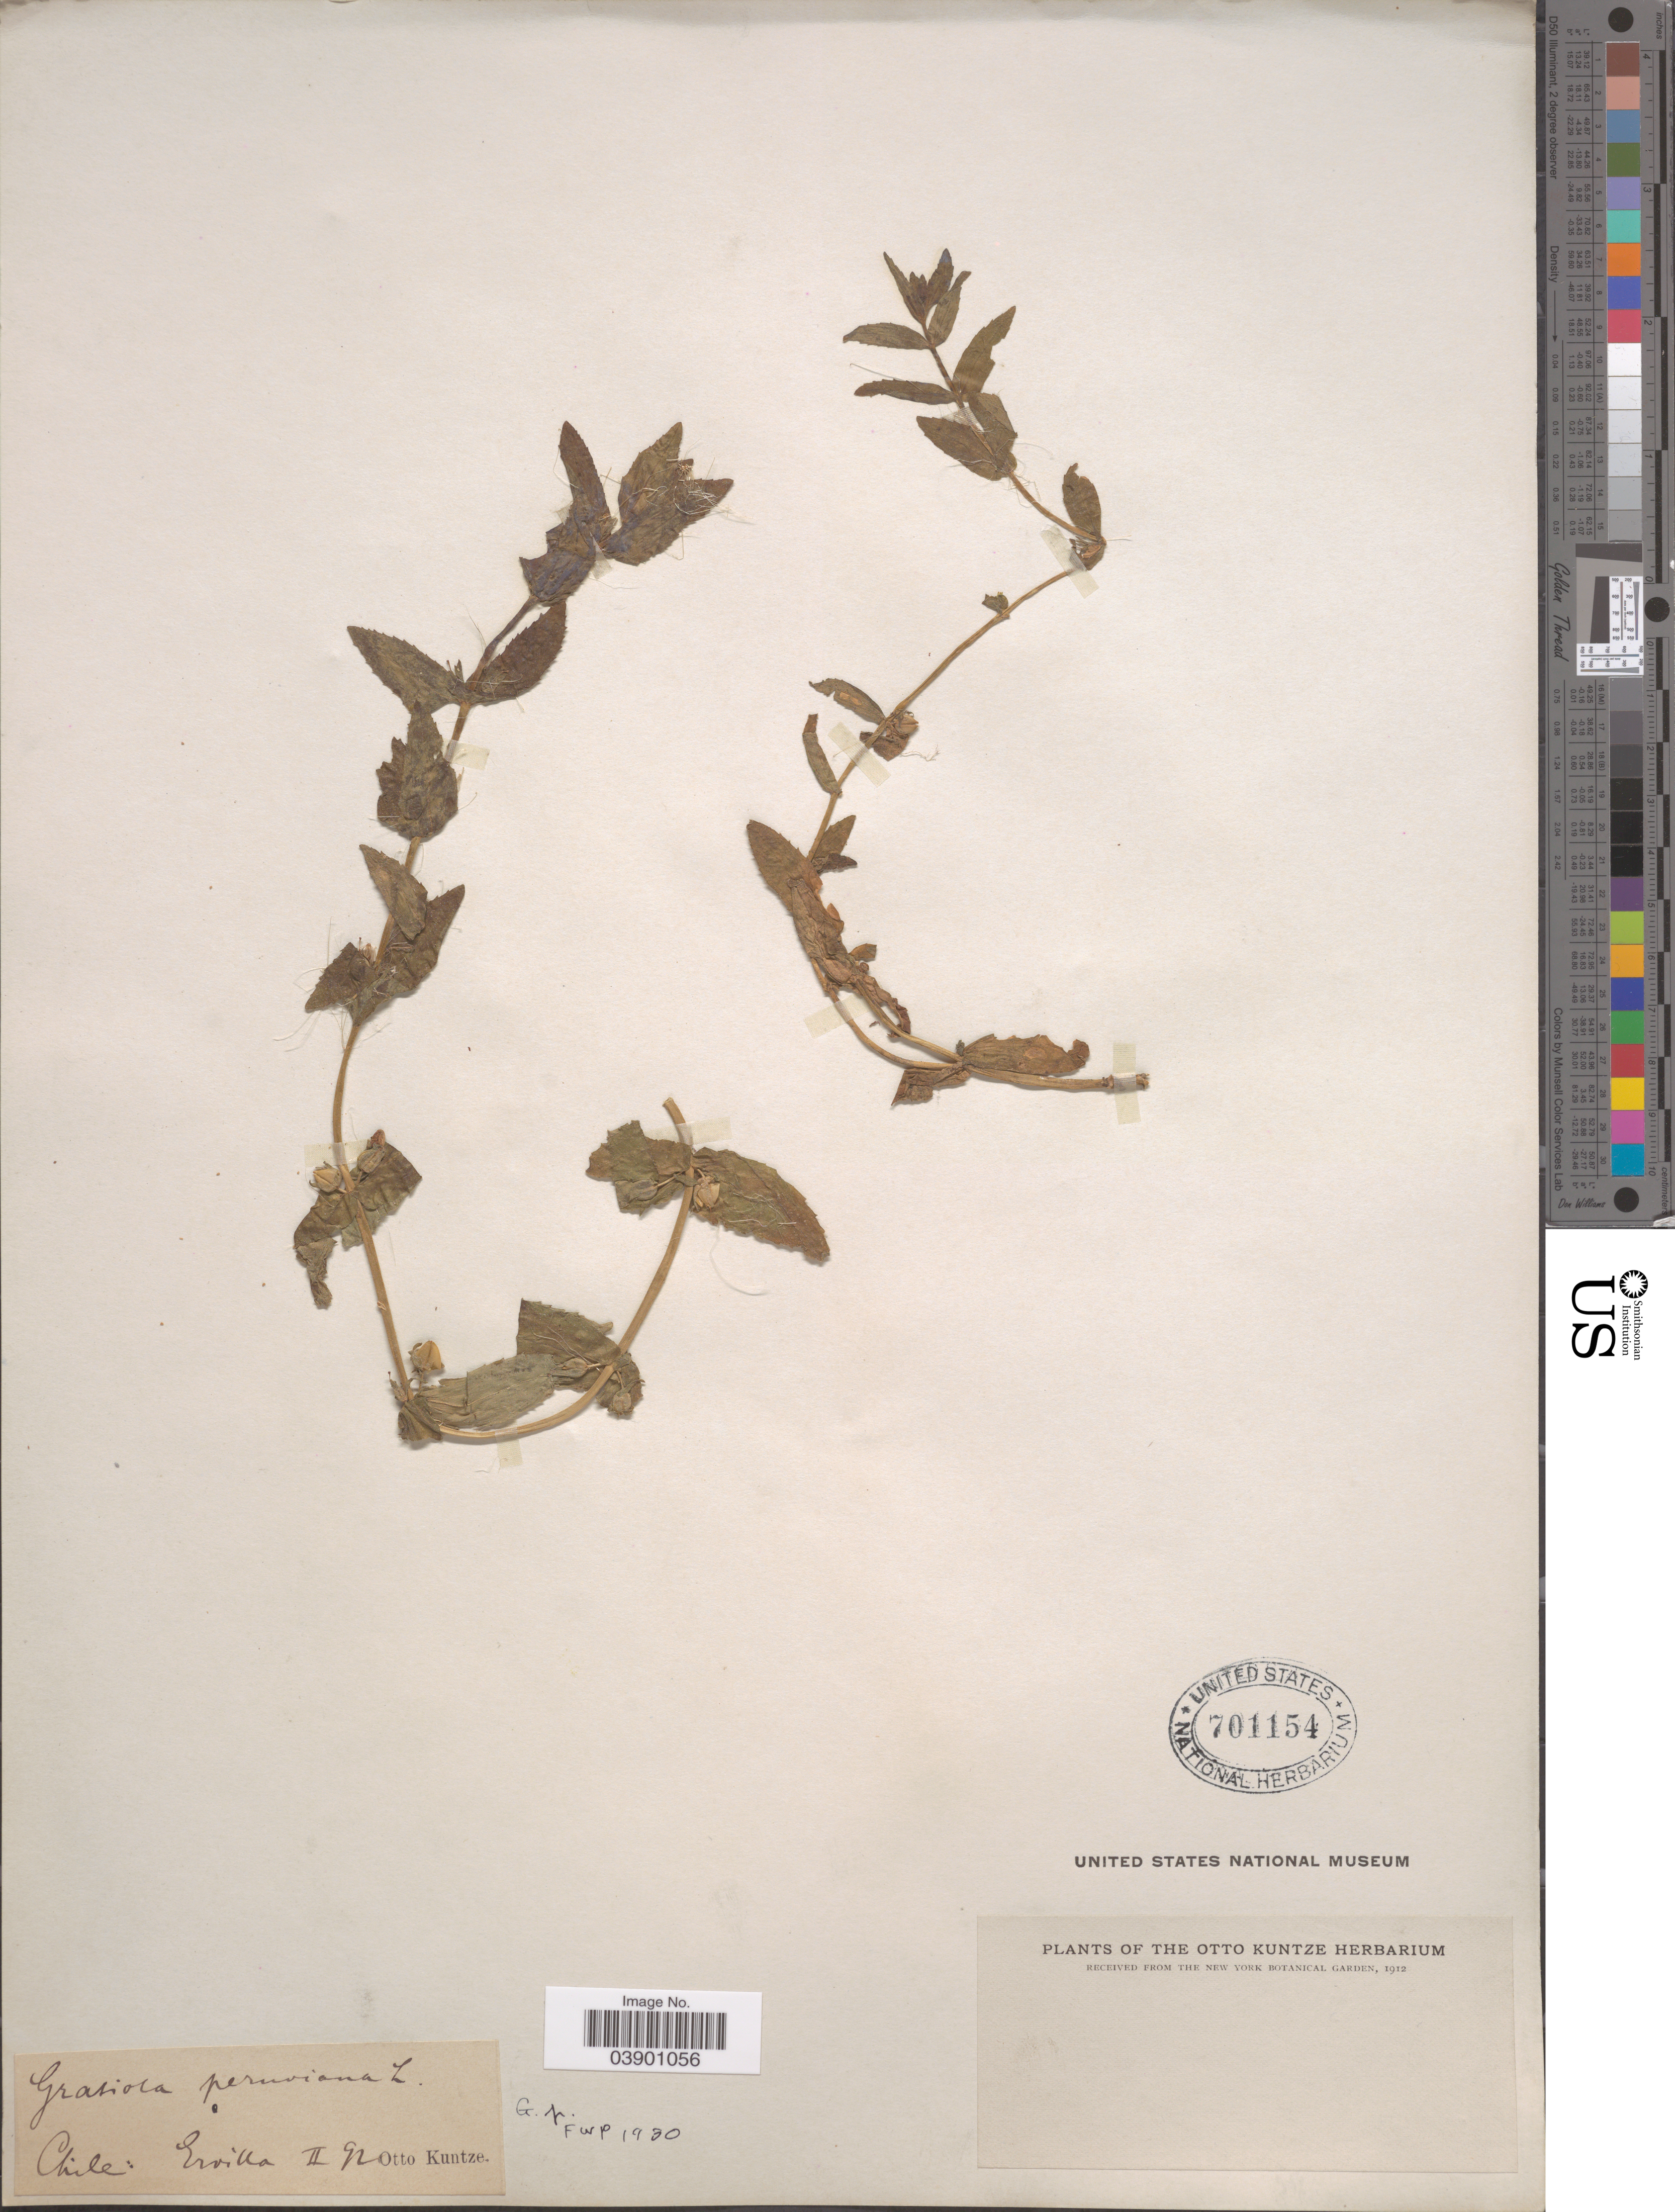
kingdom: Plantae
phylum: Tracheophyta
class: Magnoliopsida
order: Lamiales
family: Plantaginaceae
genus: Gratiola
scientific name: Gratiola peruviana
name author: L.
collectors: C.E.O. Kuntze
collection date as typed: Transcribed d/m/y: /2/92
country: Chile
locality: Ervilla.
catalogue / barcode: US 701154